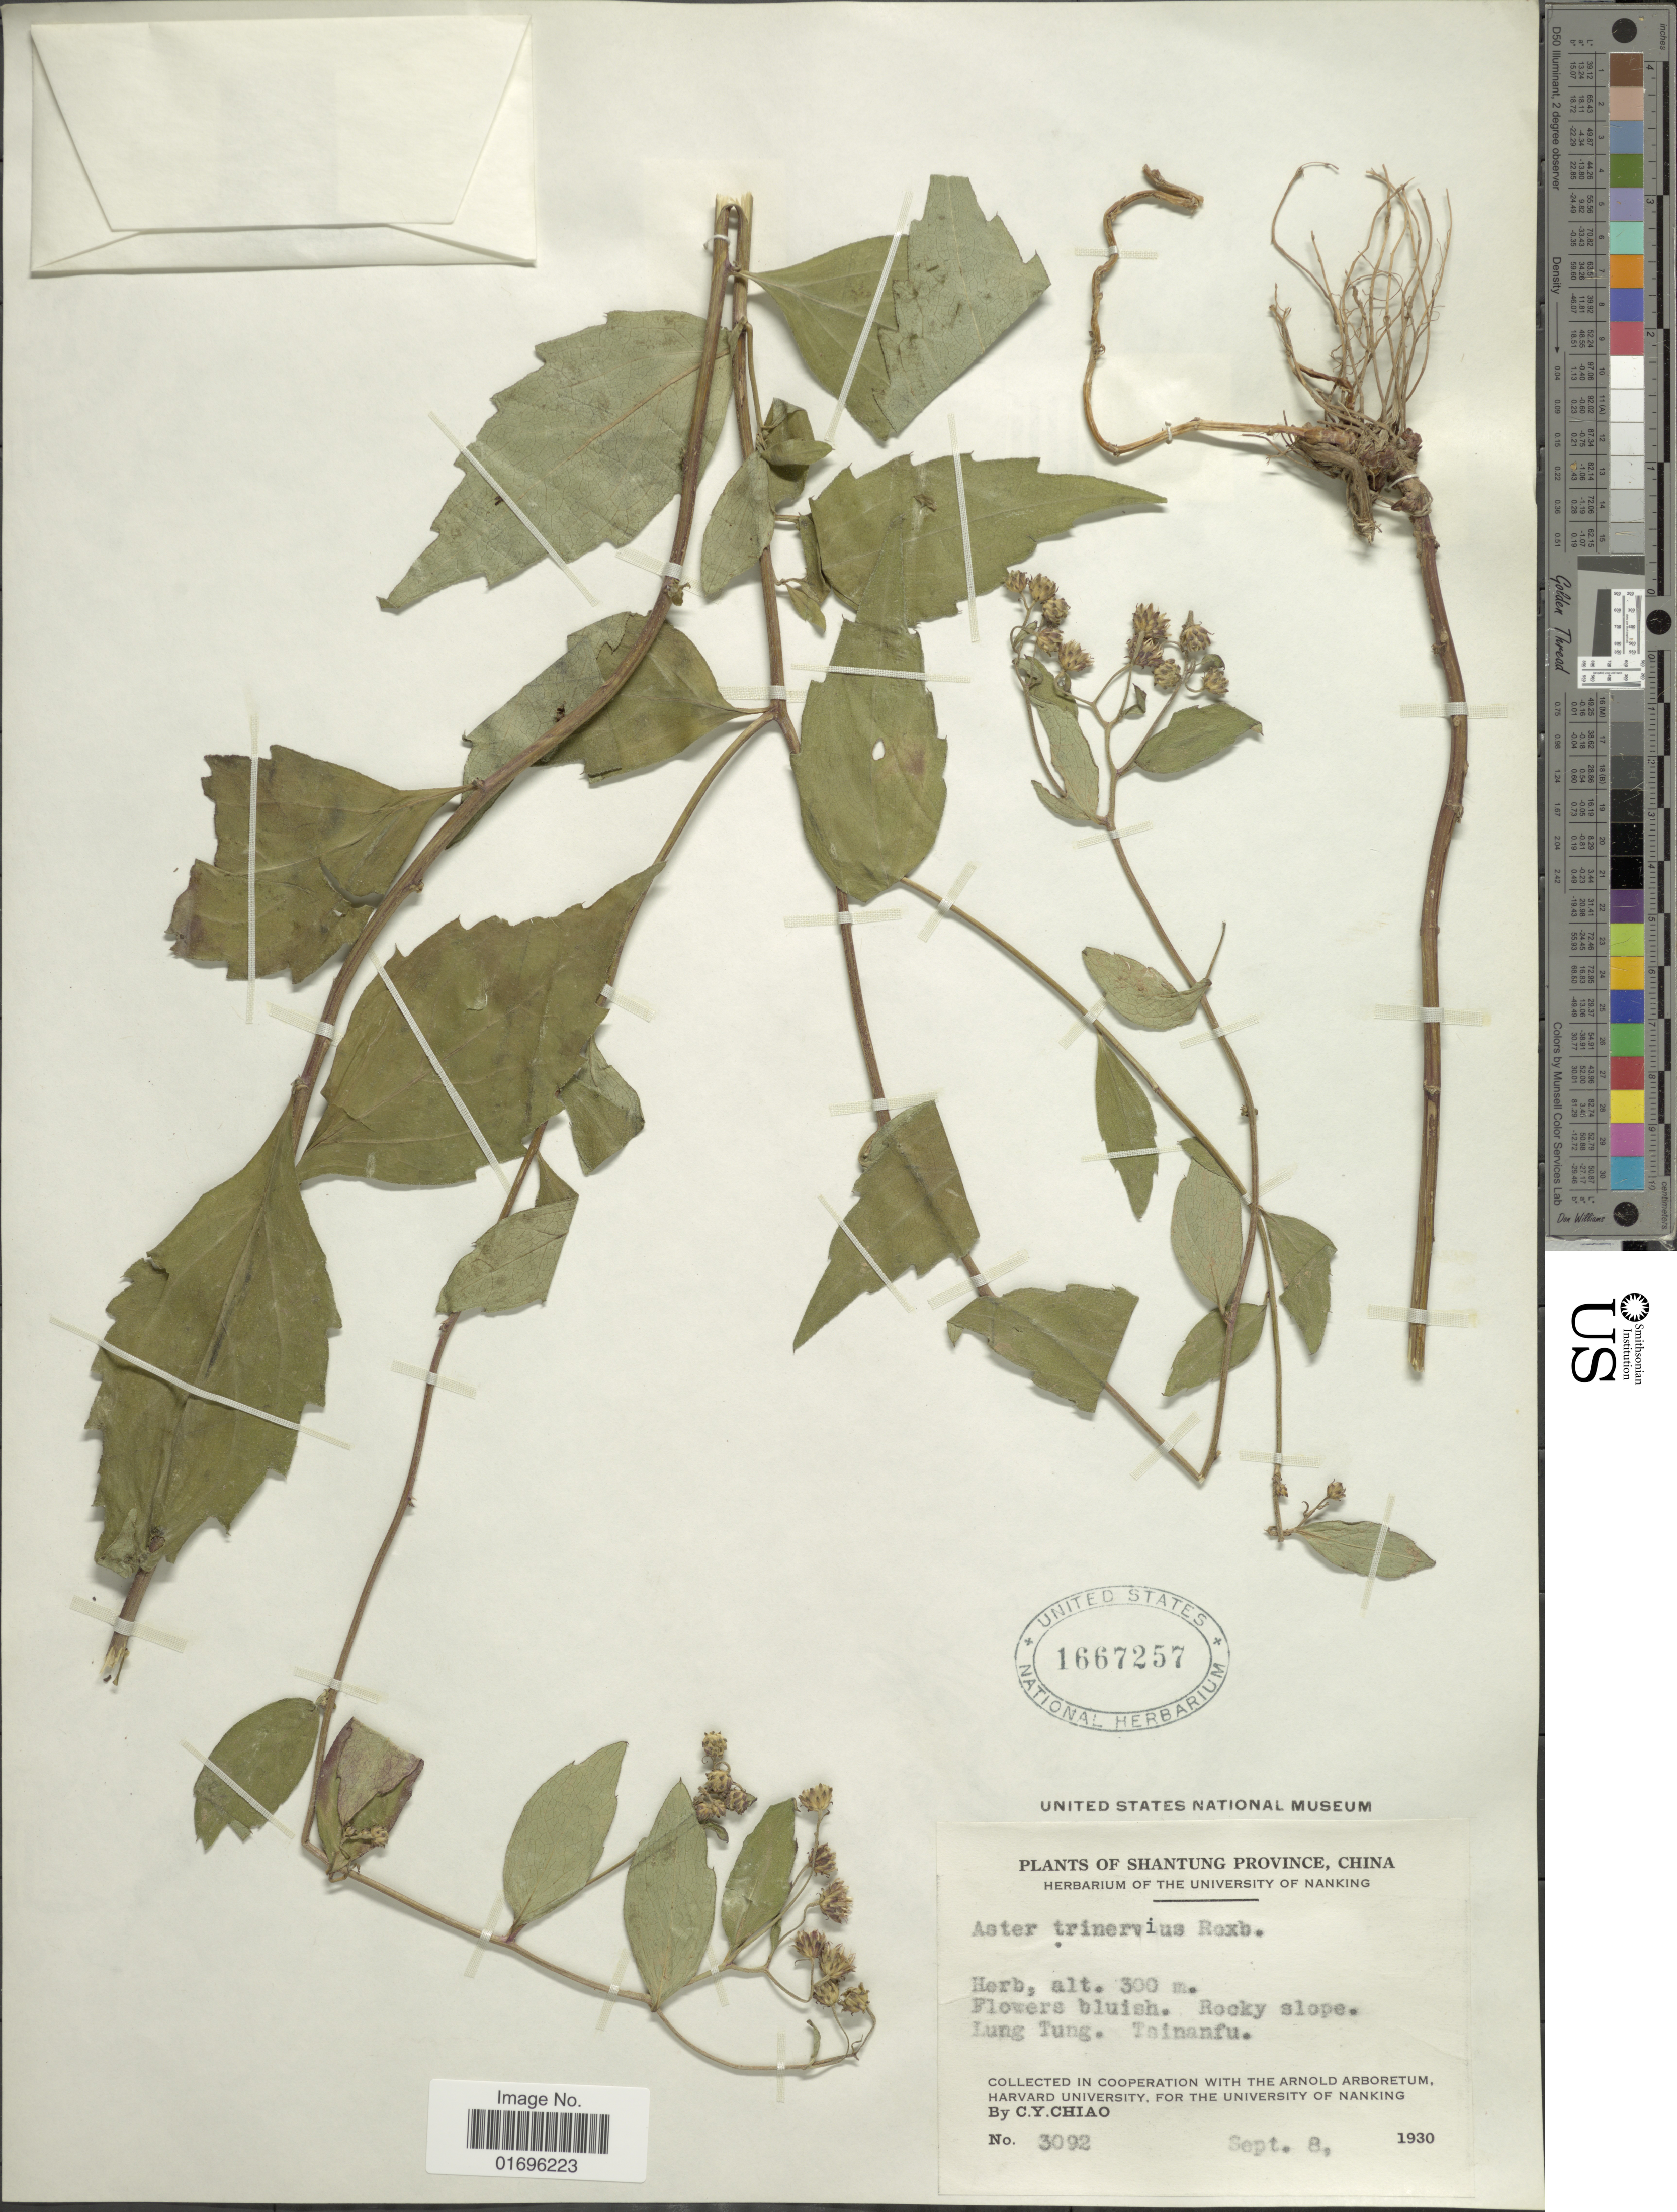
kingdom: Plantae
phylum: Tracheophyta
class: Magnoliopsida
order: Asterales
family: Asteraceae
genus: Aster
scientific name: Aster ageratoides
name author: Turcz.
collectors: C. Y. Chiao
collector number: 3092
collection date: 1930-09-08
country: China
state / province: Shandong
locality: Shantung Province, China. Lung Tung. Tsinanfu.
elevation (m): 300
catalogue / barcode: US 1667257